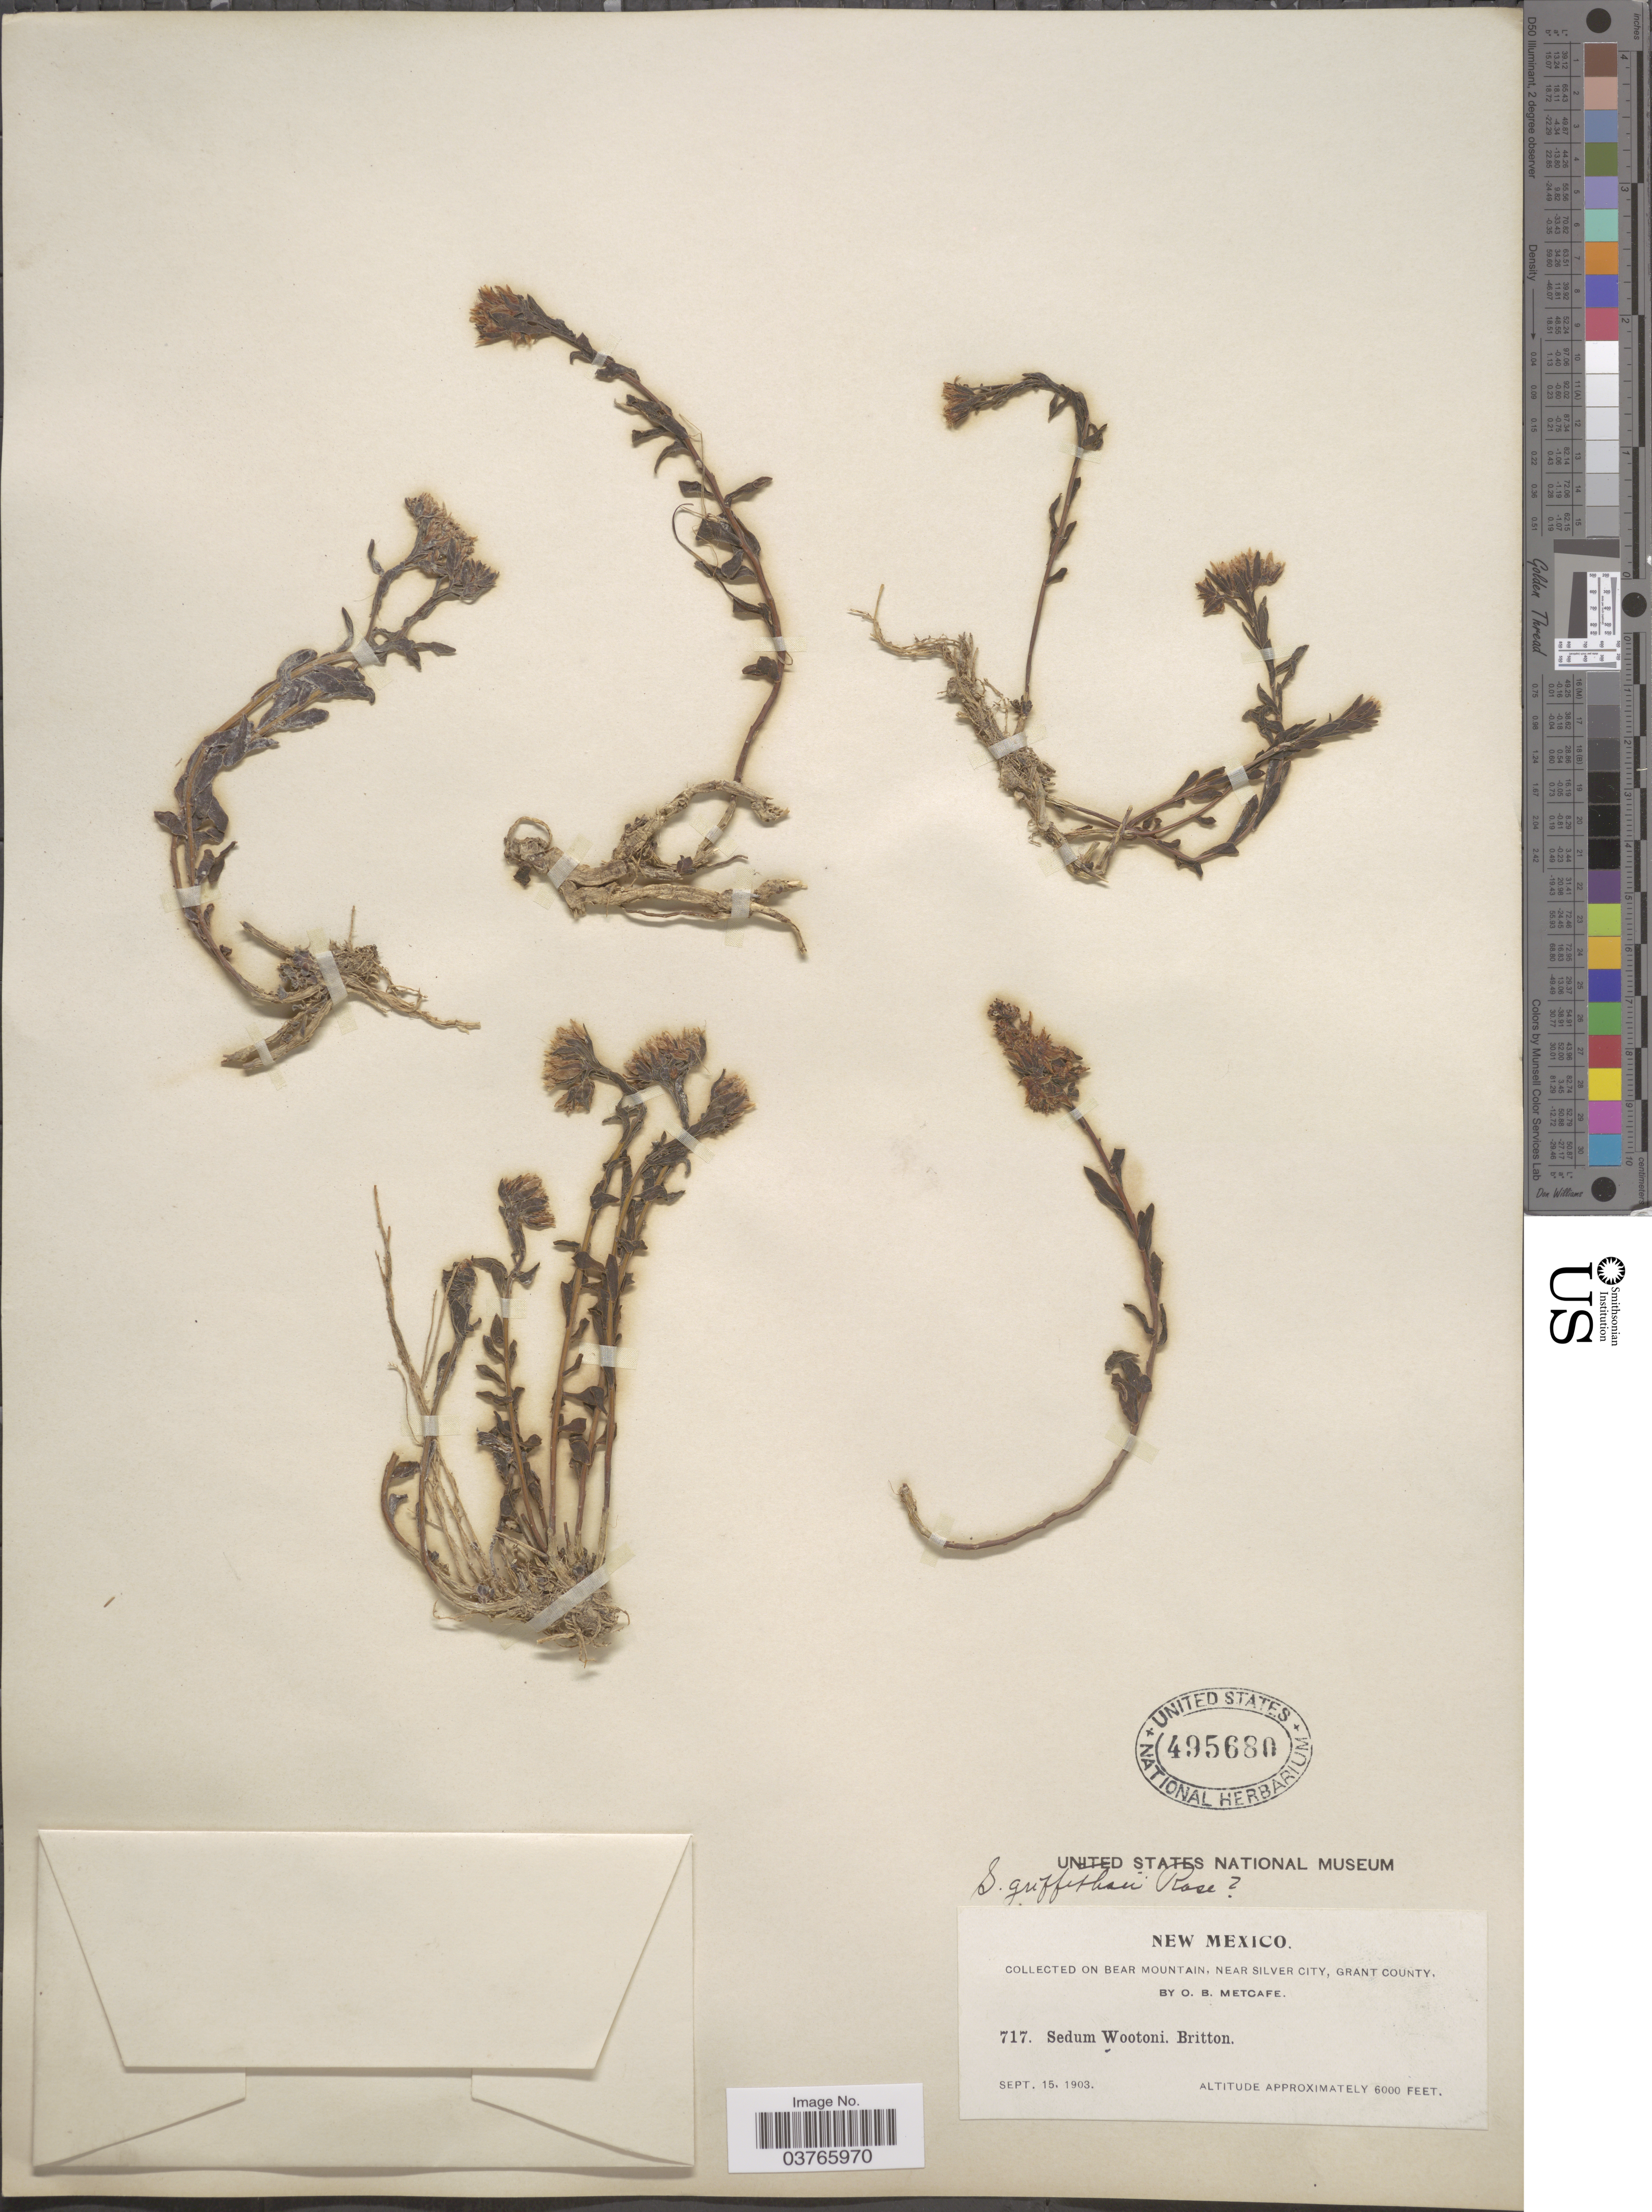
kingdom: Plantae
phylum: Tracheophyta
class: Magnoliopsida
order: Saxifragales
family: Crassulaceae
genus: Sedum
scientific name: Sedum griffithsii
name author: Rose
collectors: O. Metcafe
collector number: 717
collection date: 1930-09-15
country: United States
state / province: New Mexico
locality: Bear Mountain, near Silver City, Grant County.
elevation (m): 1829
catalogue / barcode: US 495680